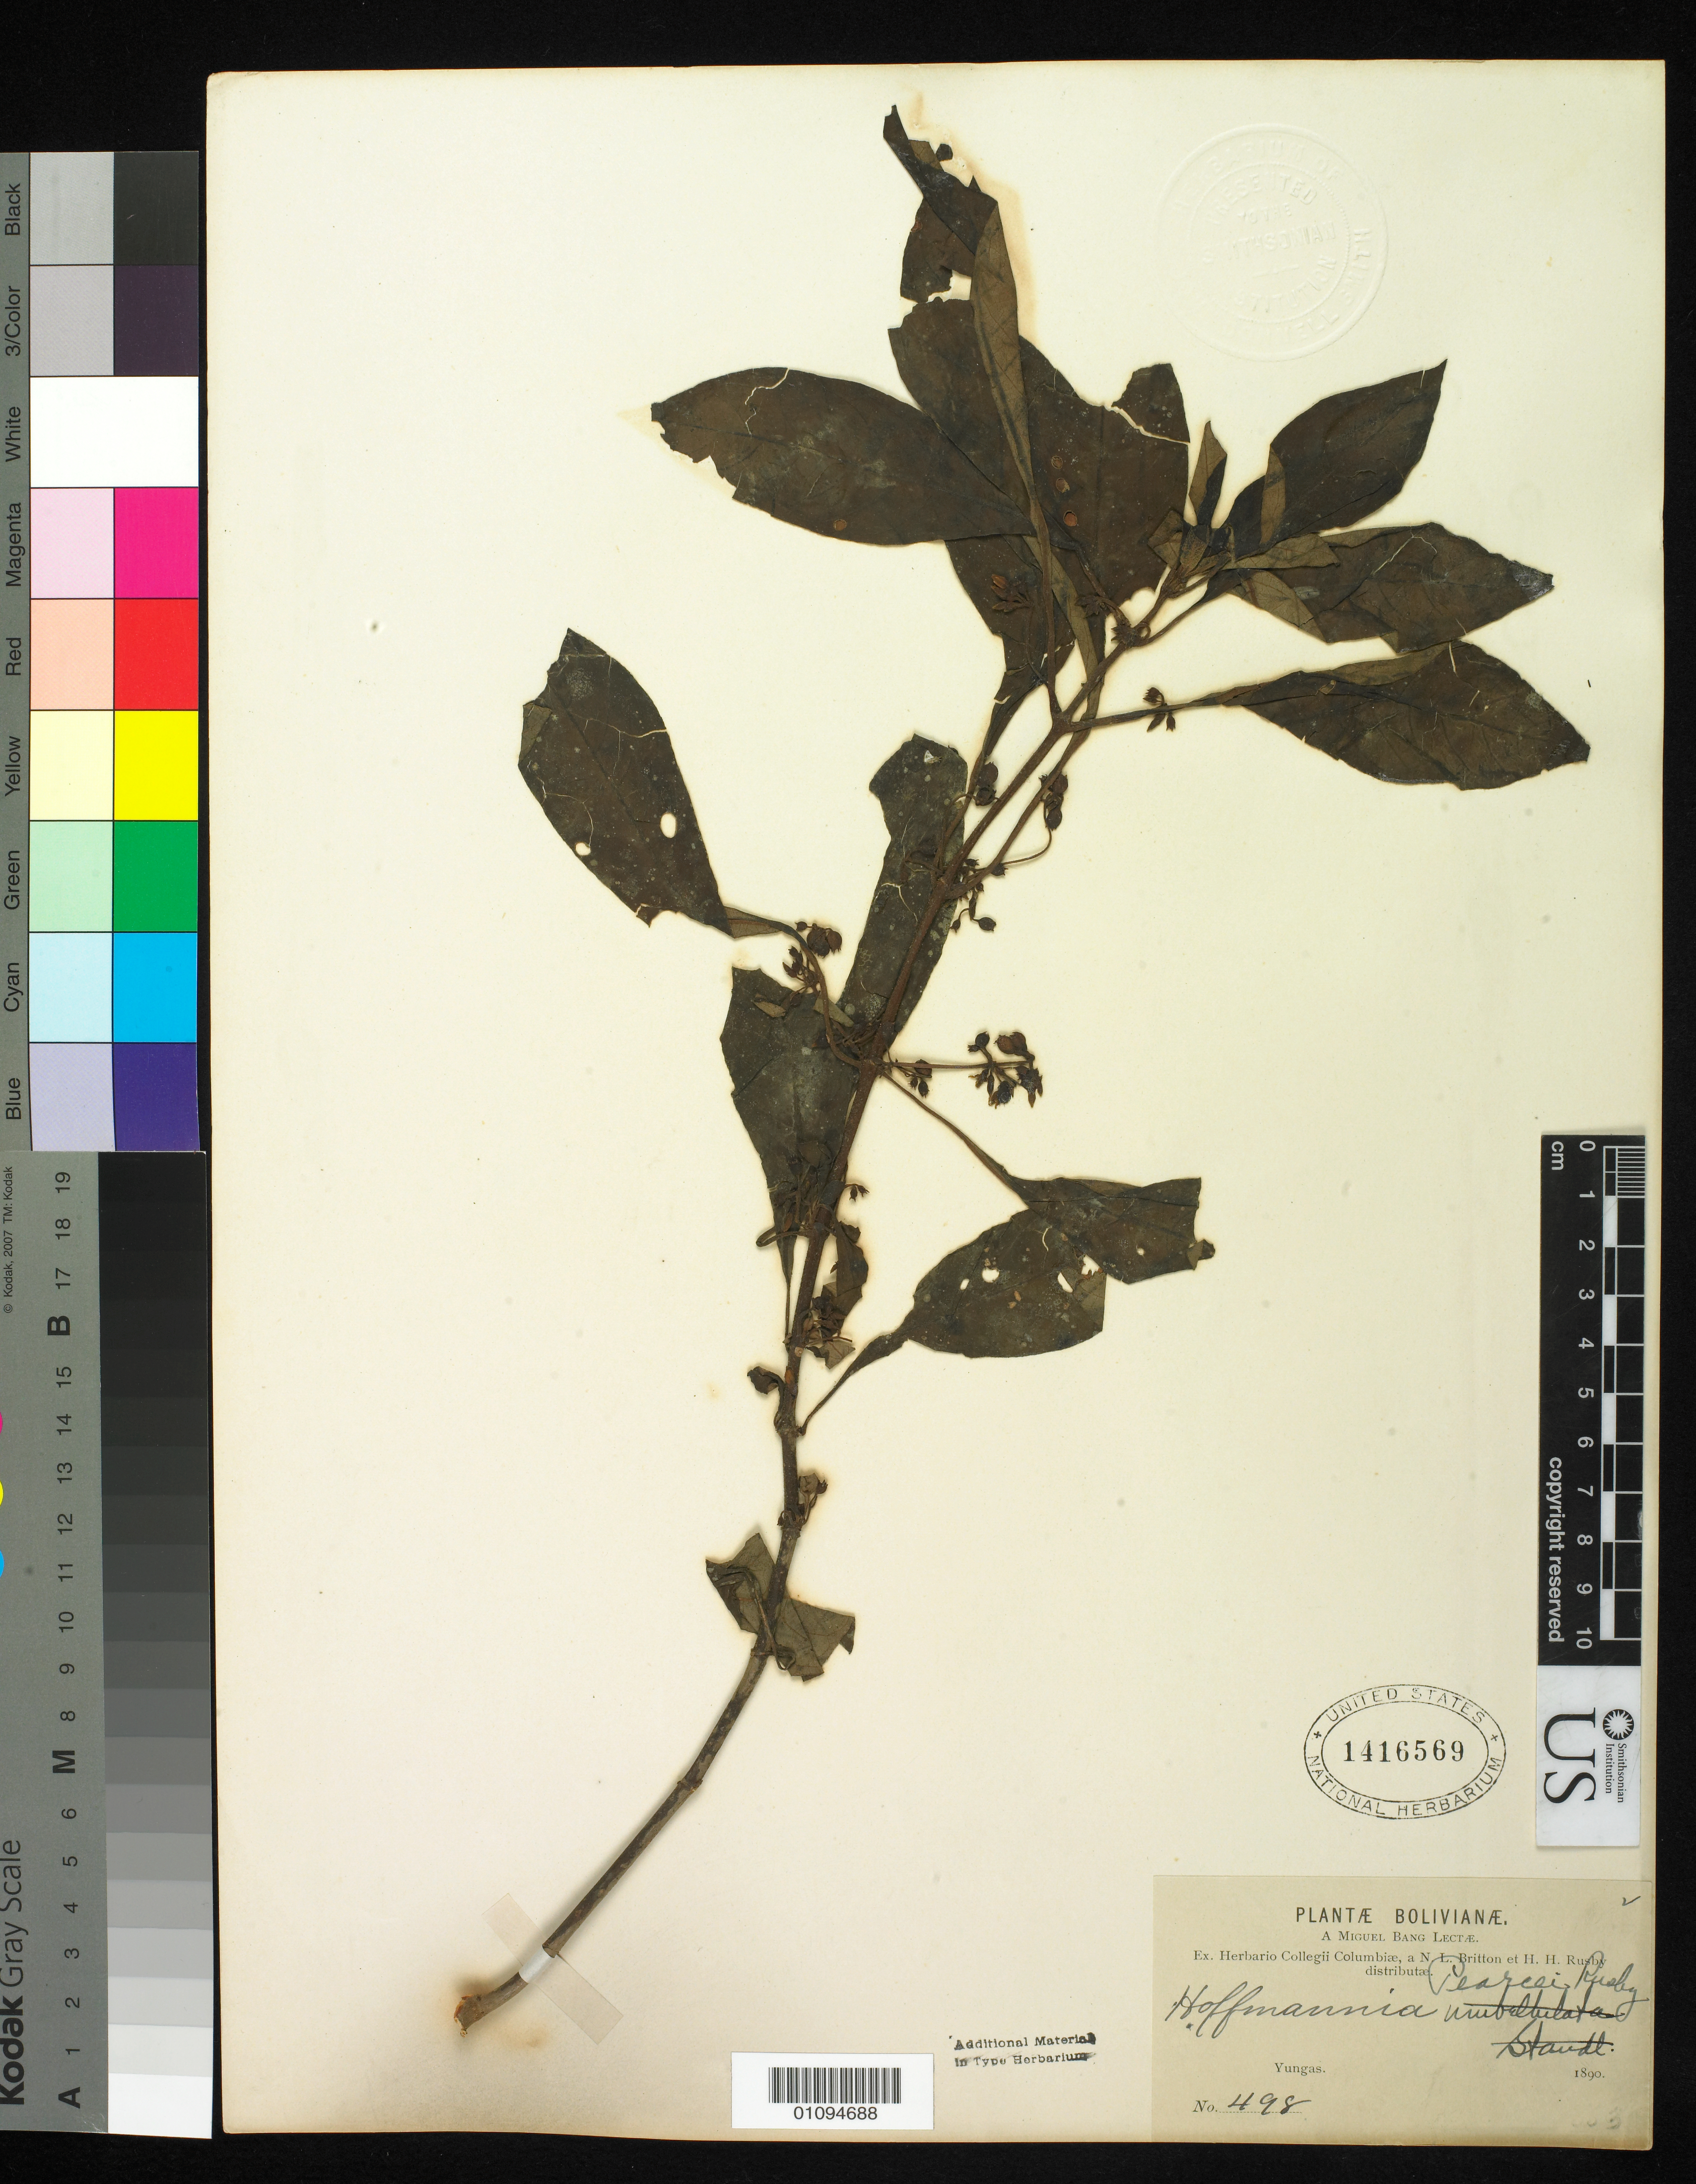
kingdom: Plantae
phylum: Tracheophyta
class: Magnoliopsida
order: Gentianales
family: Rubiaceae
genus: Hoffmannia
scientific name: Hoffmannia pearcei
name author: Rusby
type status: Isotype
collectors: M. Bang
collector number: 498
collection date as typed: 1890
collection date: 1890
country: Bolivia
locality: Yungas.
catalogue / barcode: US 1416569